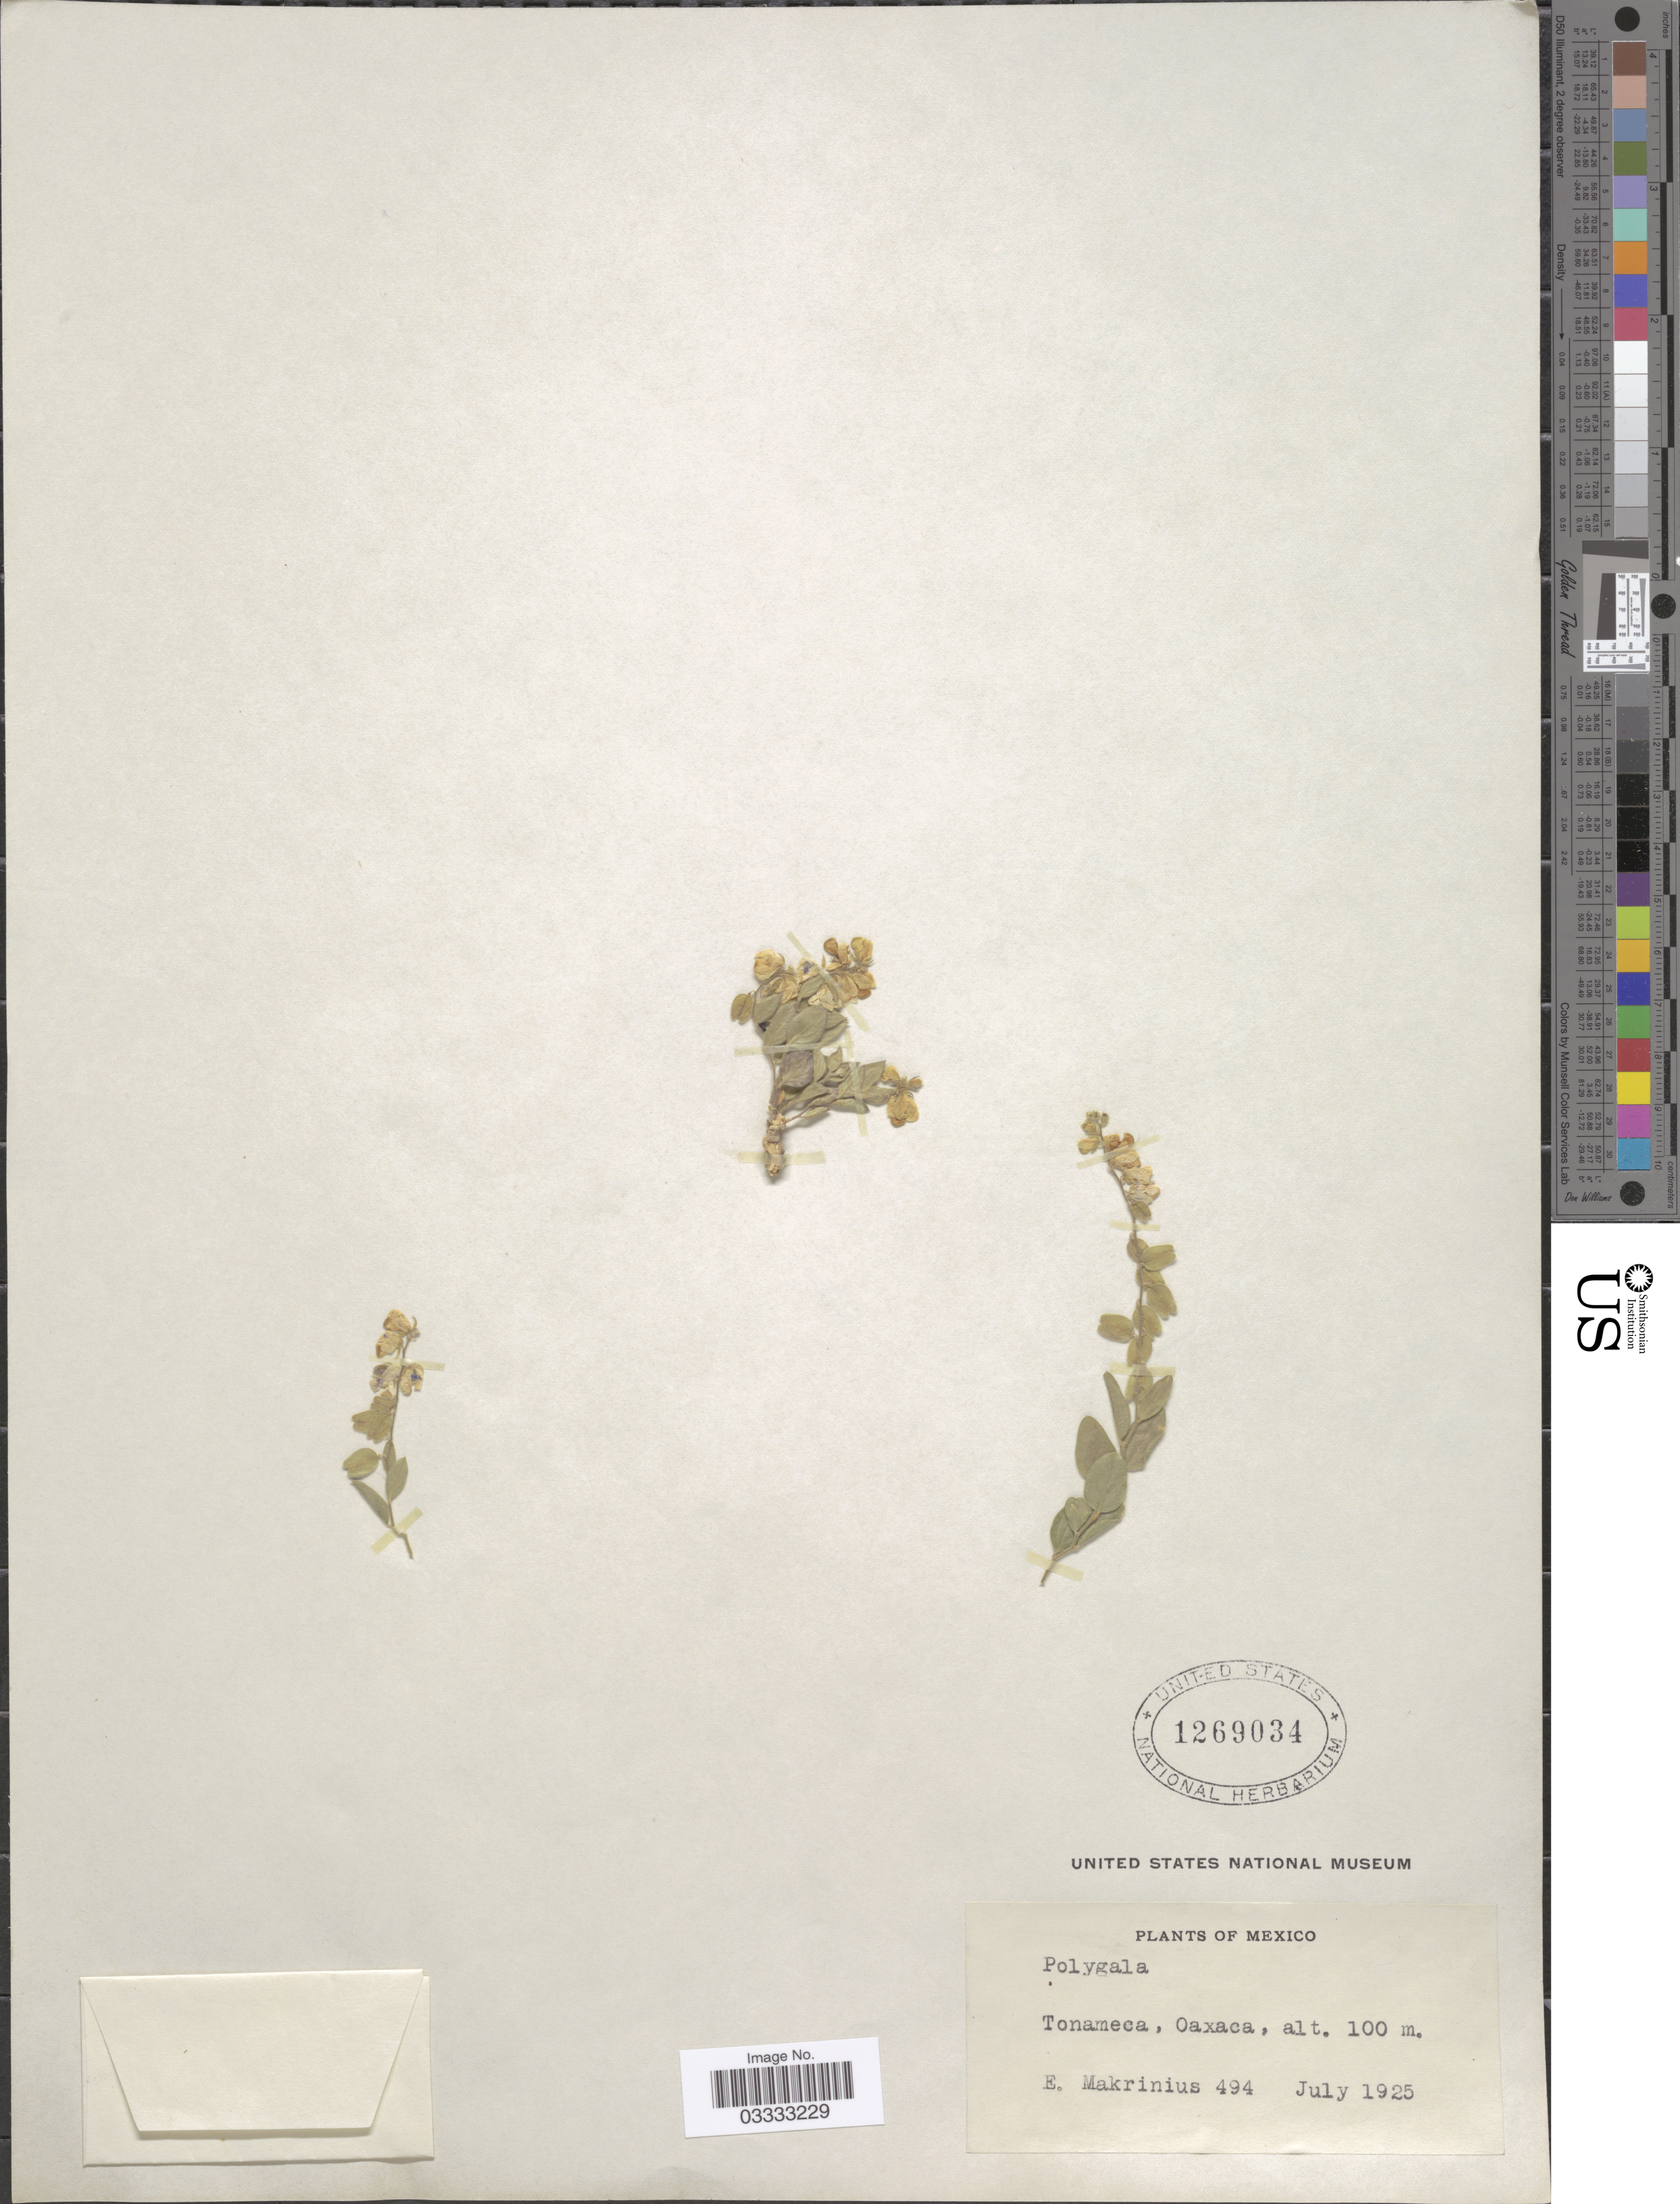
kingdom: Plantae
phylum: Tracheophyta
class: Magnoliopsida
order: Fabales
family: Polygalaceae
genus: Polygala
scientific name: Polygala sp.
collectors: E. Makrinus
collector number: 494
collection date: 1925-07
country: Mexico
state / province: Oaxaca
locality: Tonameca.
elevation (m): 100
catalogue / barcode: US 1269034